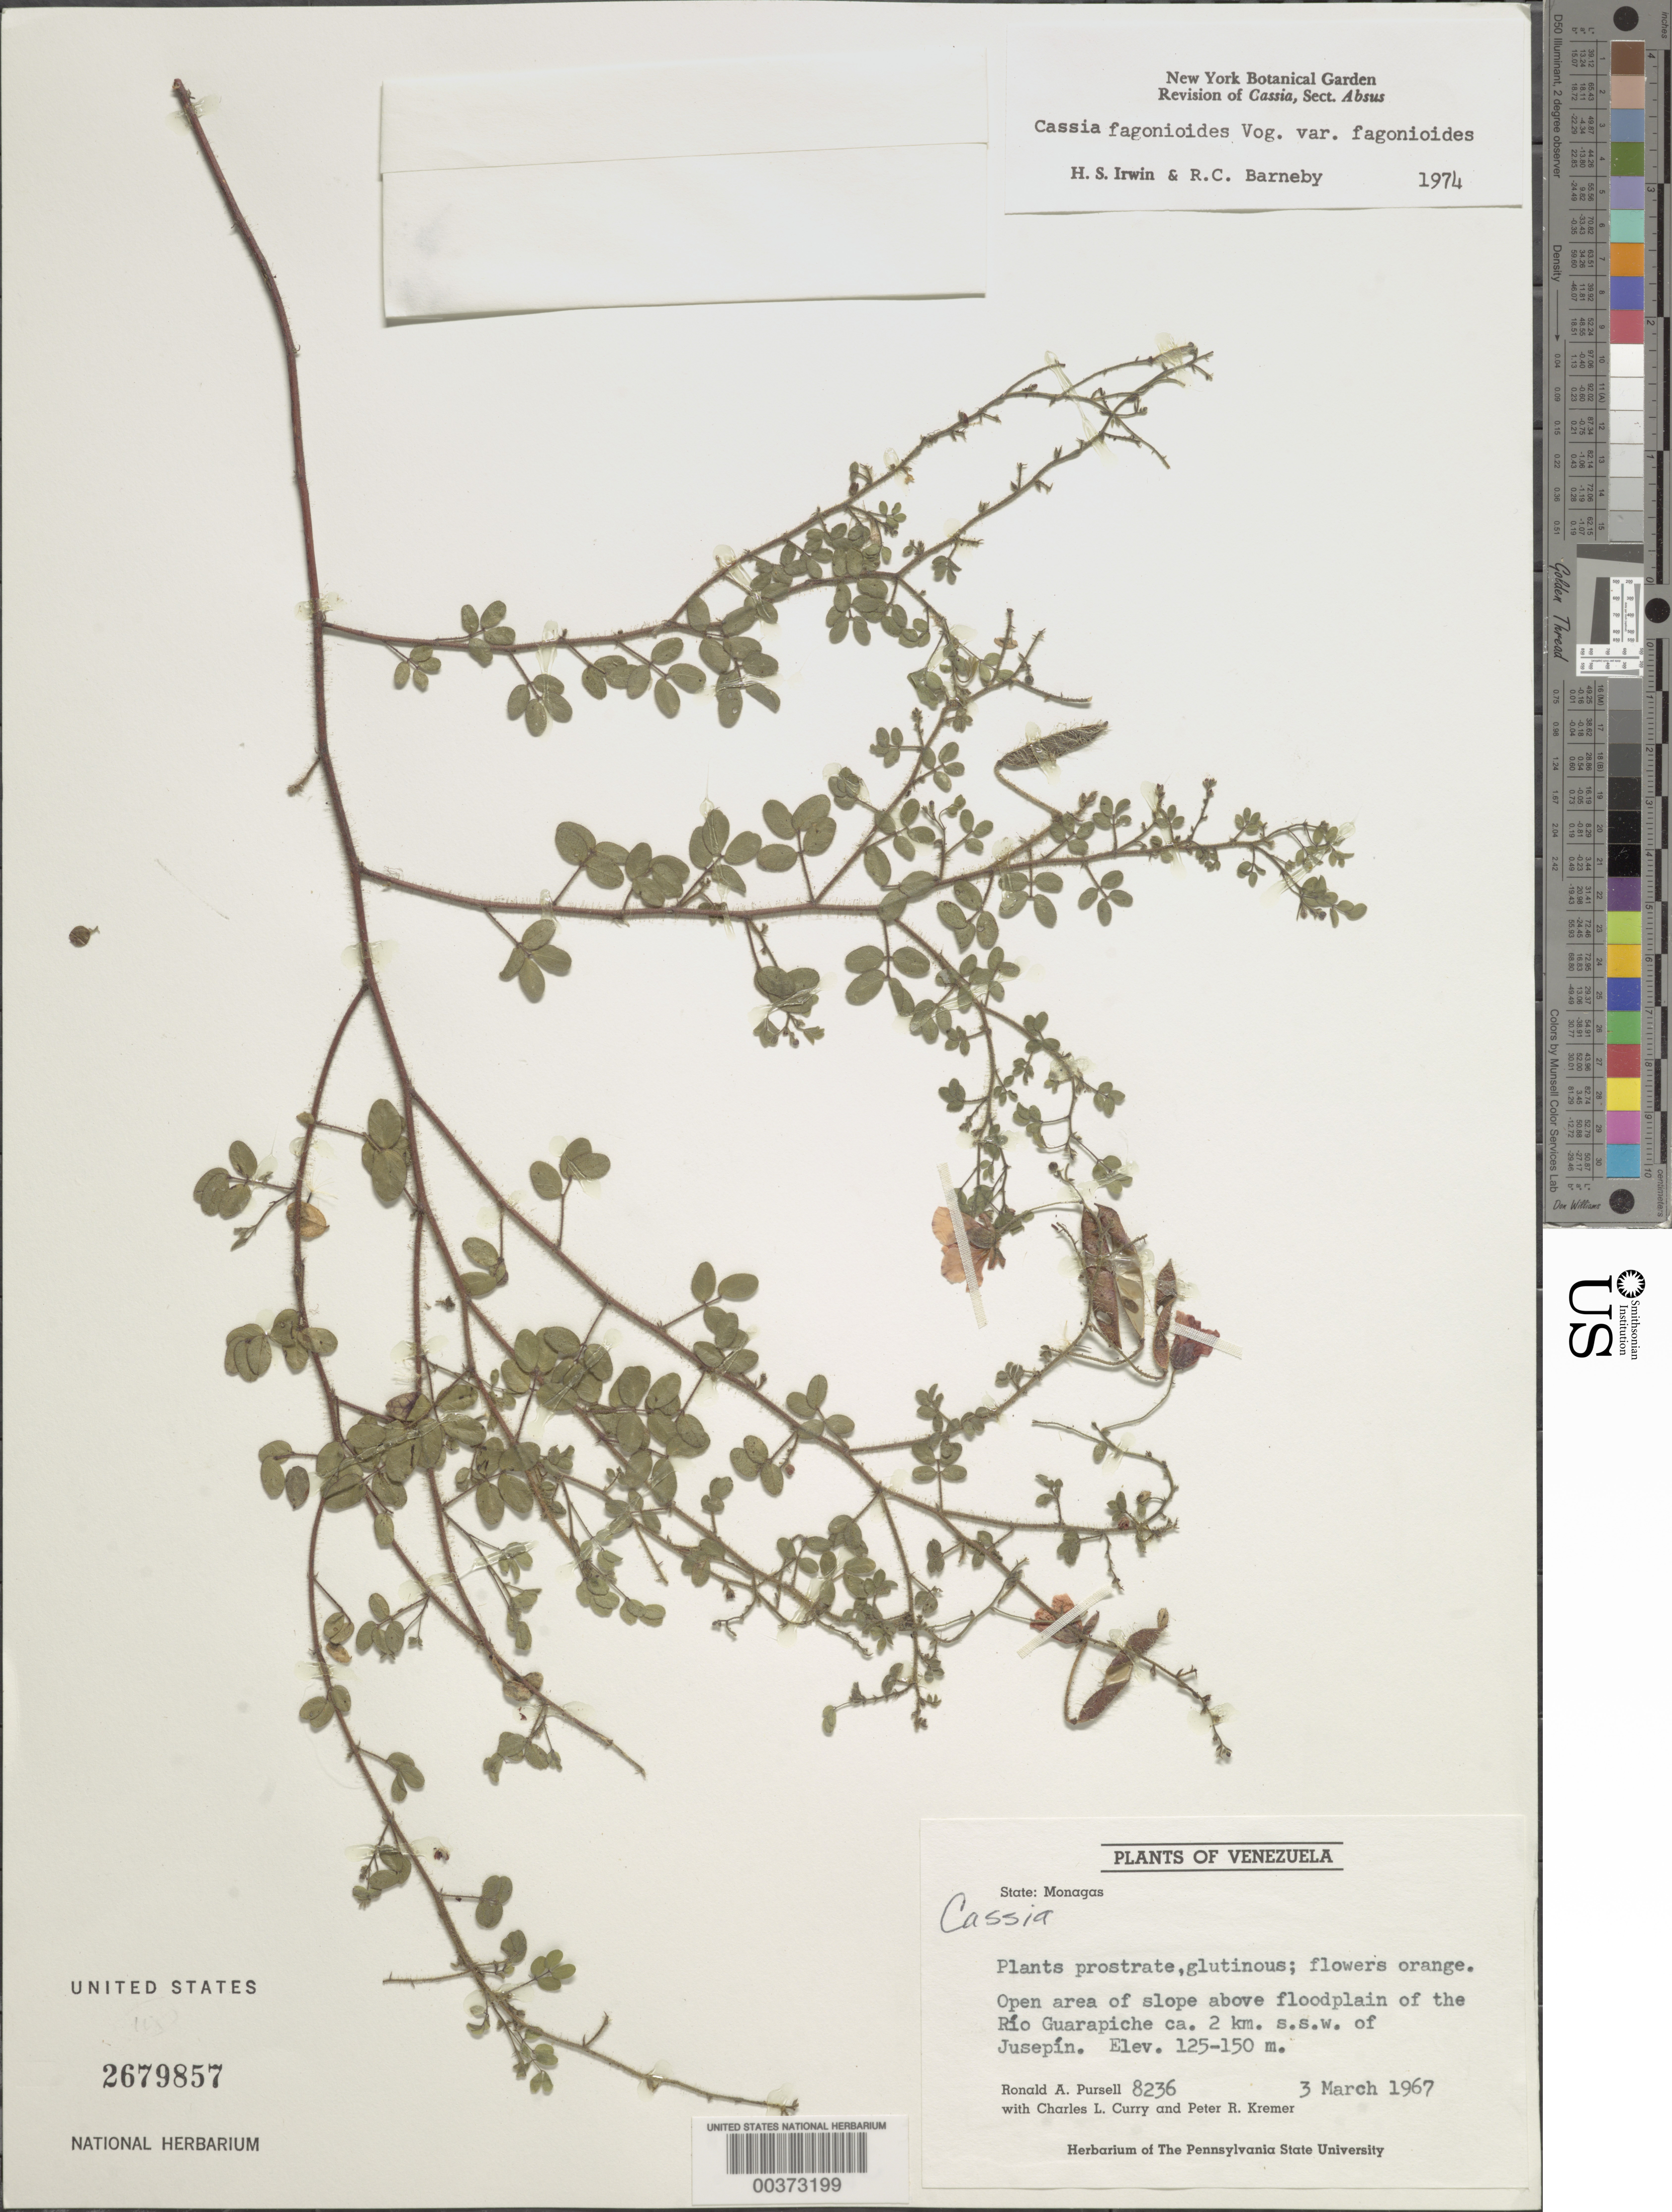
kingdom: Plantae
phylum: Tracheophyta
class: Magnoliopsida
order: Fabales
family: Fabaceae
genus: Chamaecrista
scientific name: Chamaecrista fagonioides var. fagonioides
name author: (Vogel) H.S. Irwin & Barneby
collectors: R. A. Pursell, C. L. Curry & P. R. Kremer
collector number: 8236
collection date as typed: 03 Mar 1967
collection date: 1967-03-03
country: Venezuela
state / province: Monagas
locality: Above floodplain of the rio guarapiche, ca 2 km ssw of jusepin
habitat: Open area of slope above floodplain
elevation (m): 125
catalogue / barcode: US 2679857